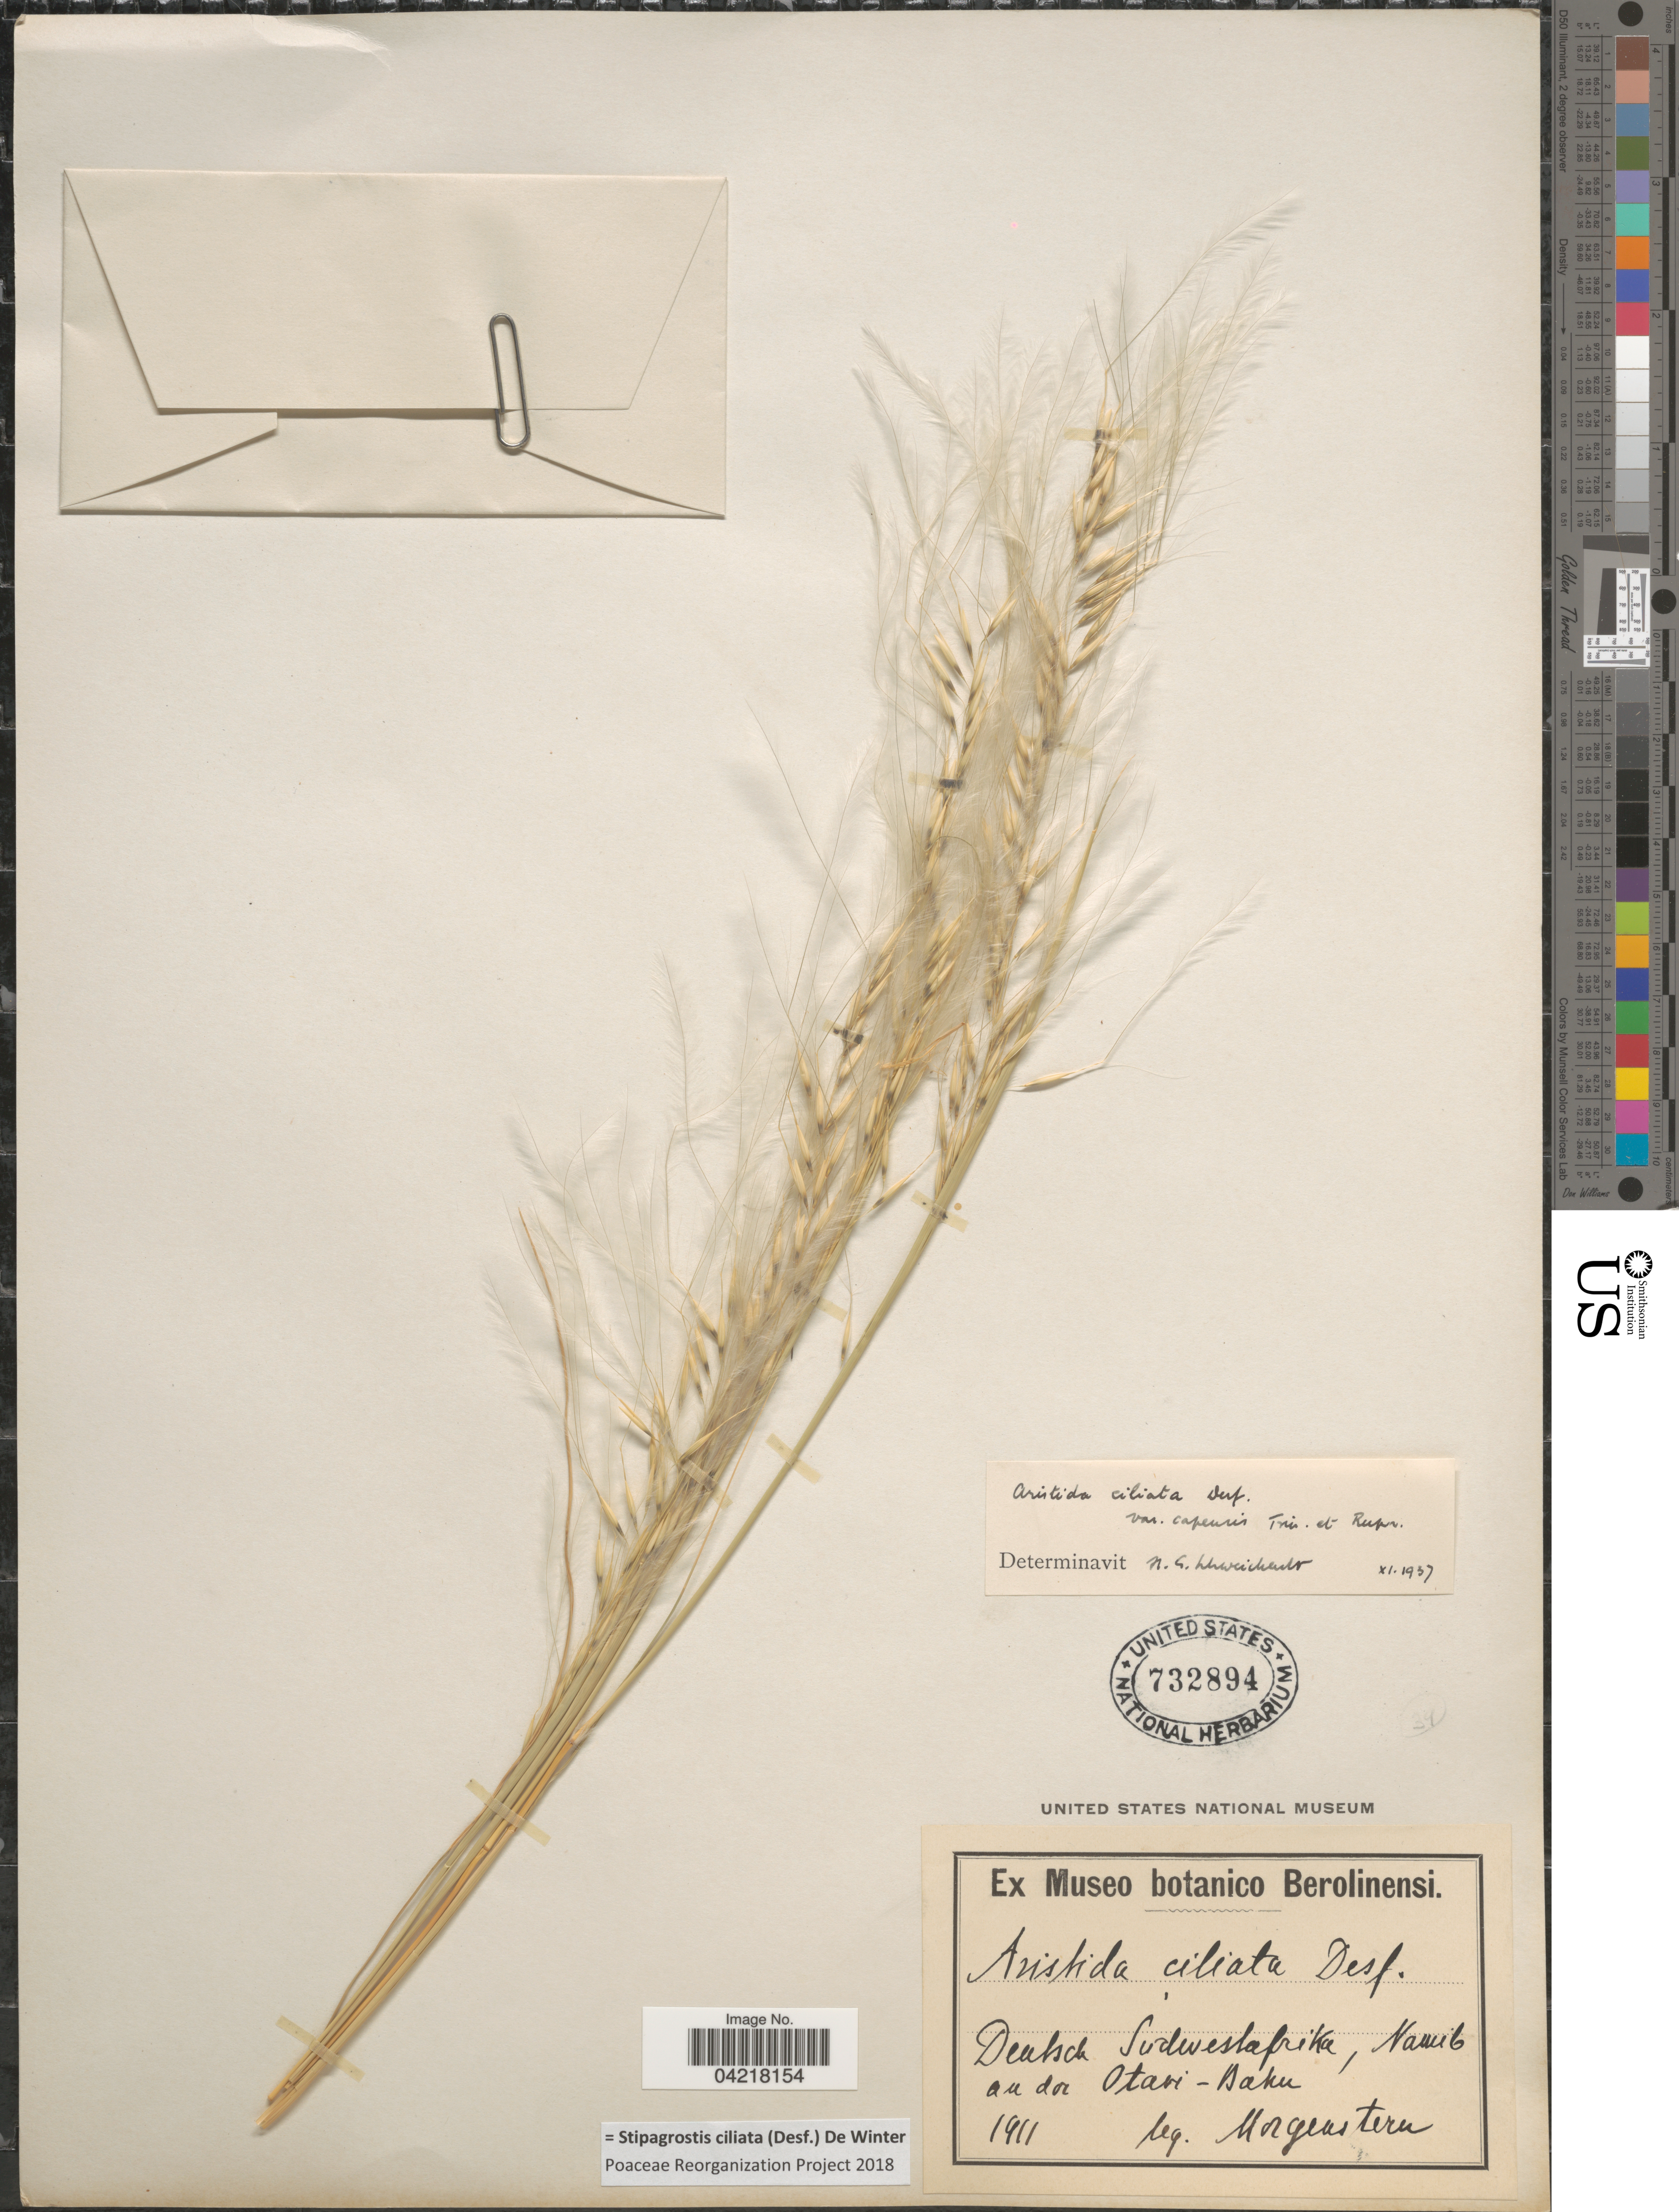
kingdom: Plantae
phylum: Tracheophyta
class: Liliopsida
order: Poales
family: Poaceae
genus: Stipagrostis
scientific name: Stipagrostis ciliata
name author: (Desf.) De Winter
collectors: -. Morgenstern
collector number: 1911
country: Namibia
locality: Deutsch Sudwestafrika, Namib au dor Otari-Baku.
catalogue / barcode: US 732894